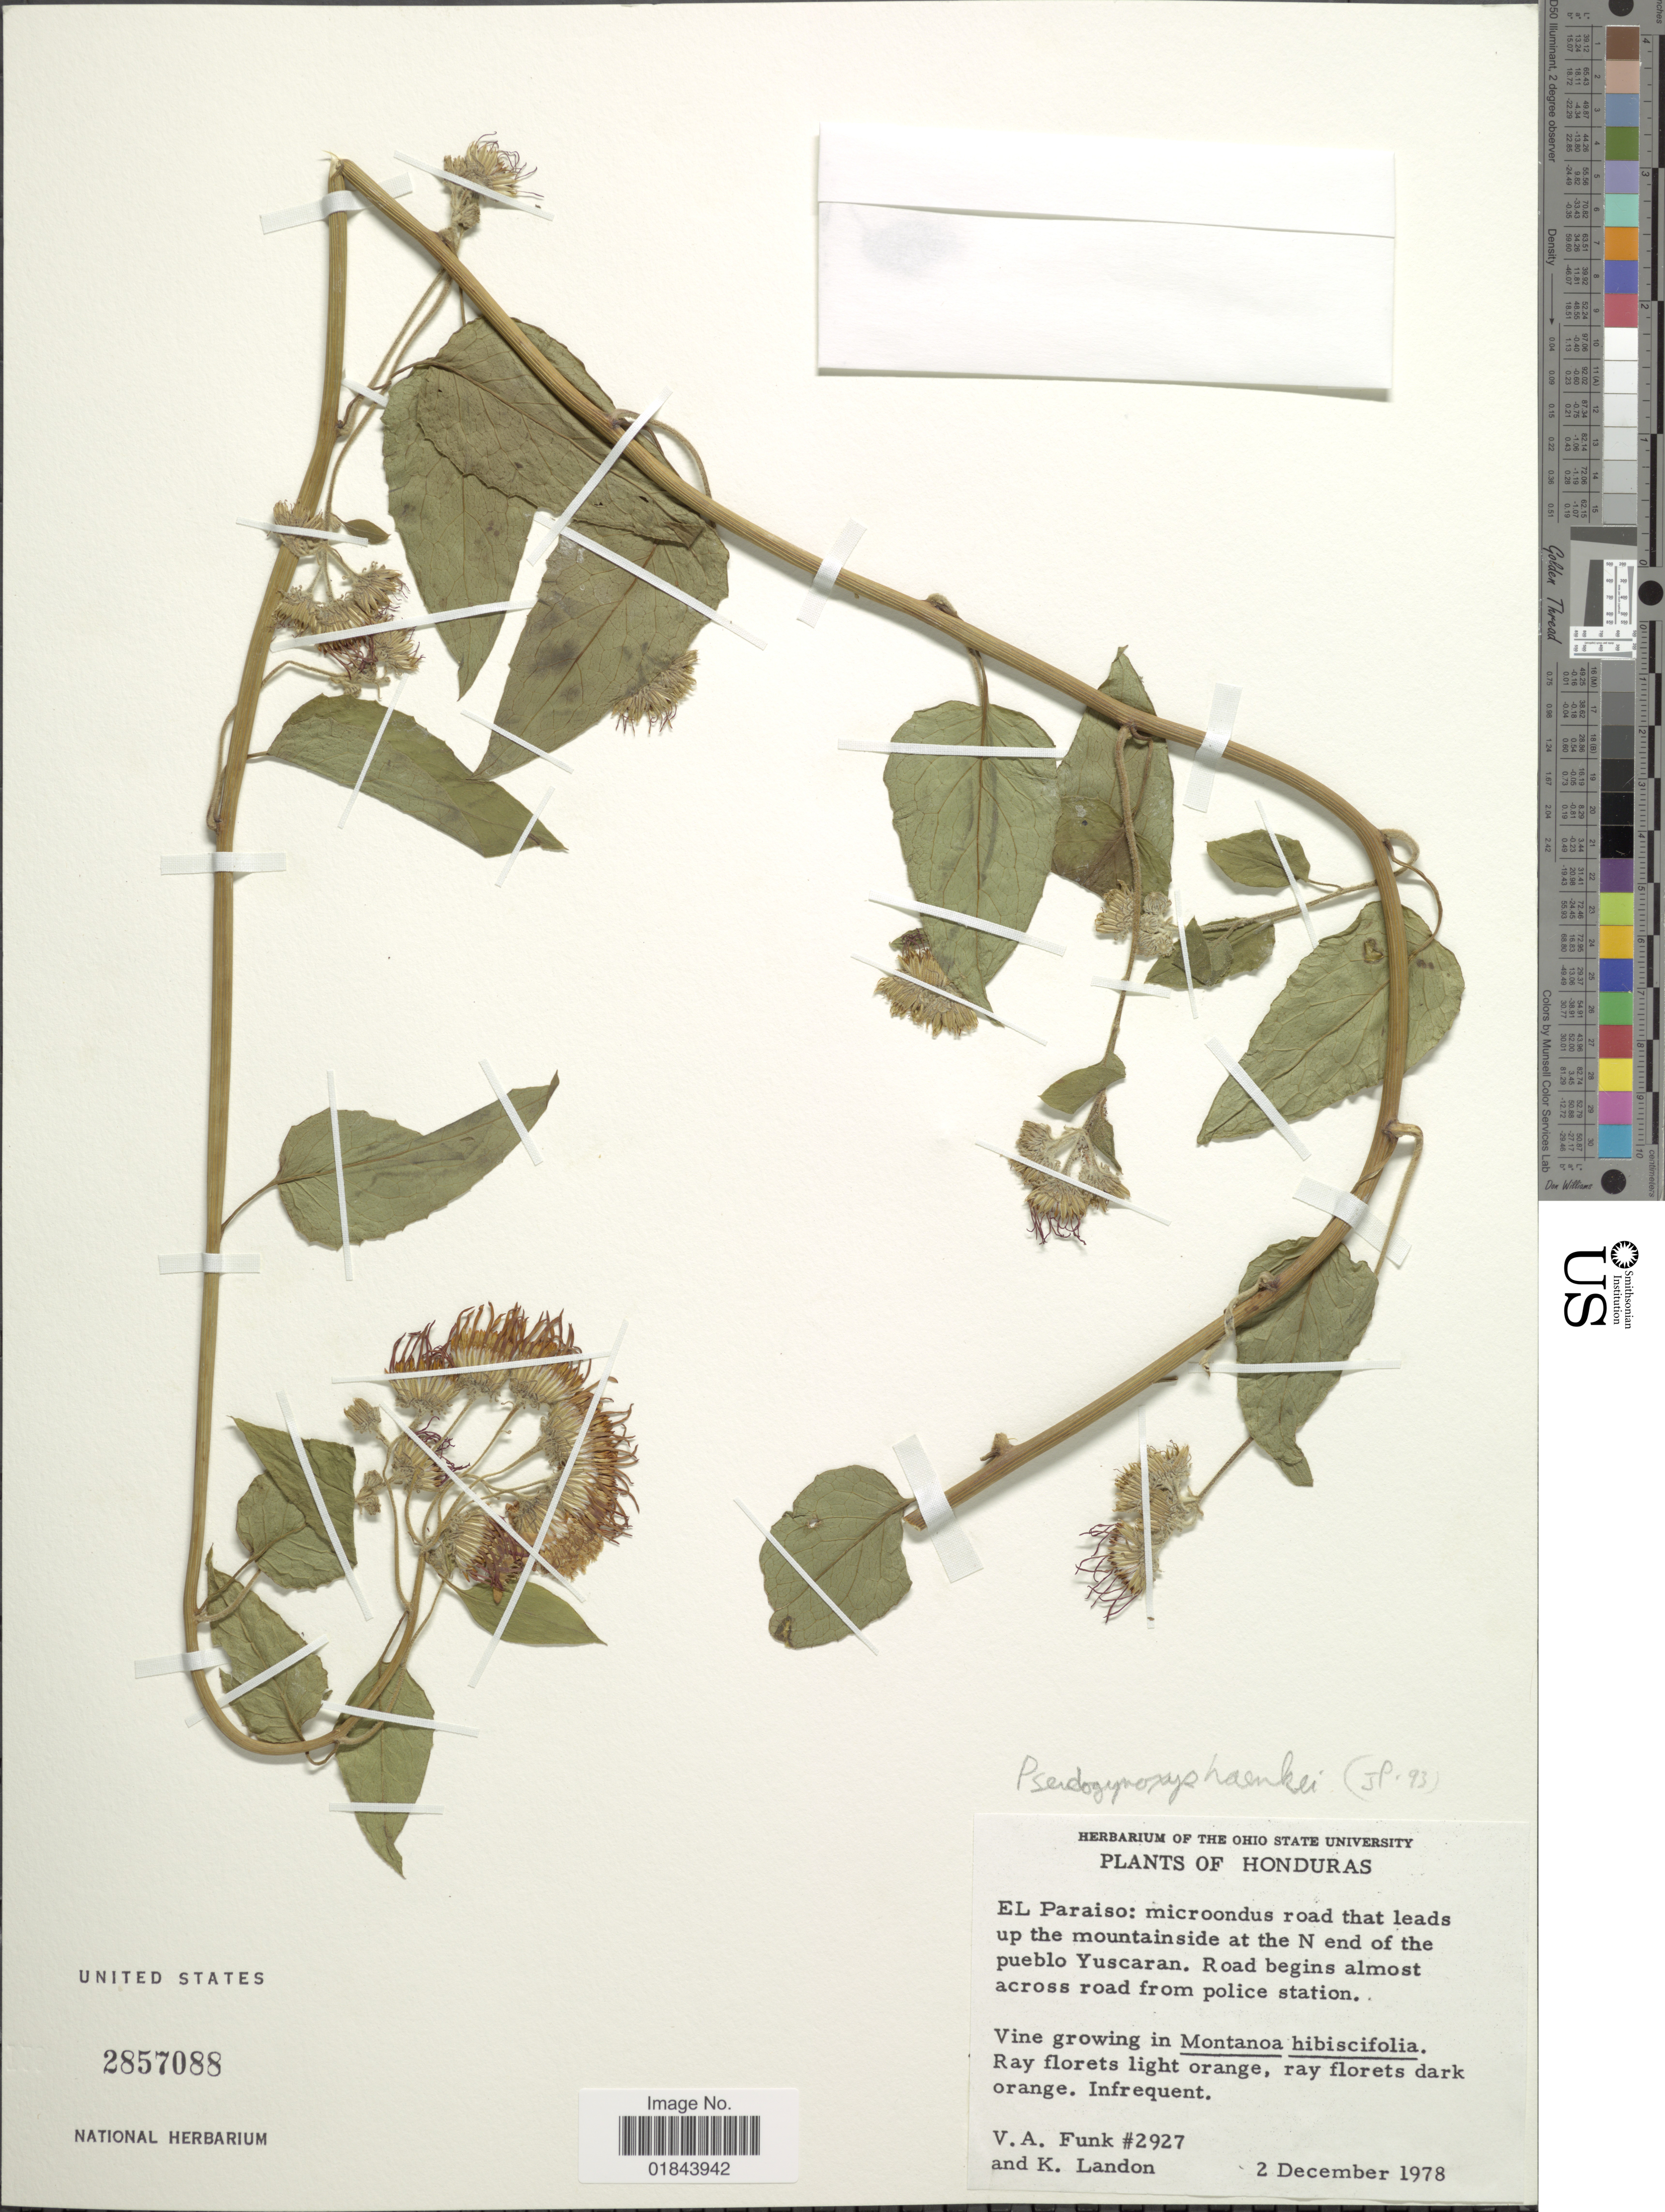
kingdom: Plantae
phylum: Tracheophyta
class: Magnoliopsida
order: Asterales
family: Asteraceae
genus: Pseudogynoxys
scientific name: Pseudogynoxys haenkei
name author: (DC.) Cabrera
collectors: V. Funk & K. C. Landon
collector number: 2927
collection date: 1978-12-02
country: Honduras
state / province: El Paraíso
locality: Microondus road that leads up the mountainside at the N end of the pueblo Yuscaran. Road begins almost across road from police station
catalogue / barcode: US 2857088